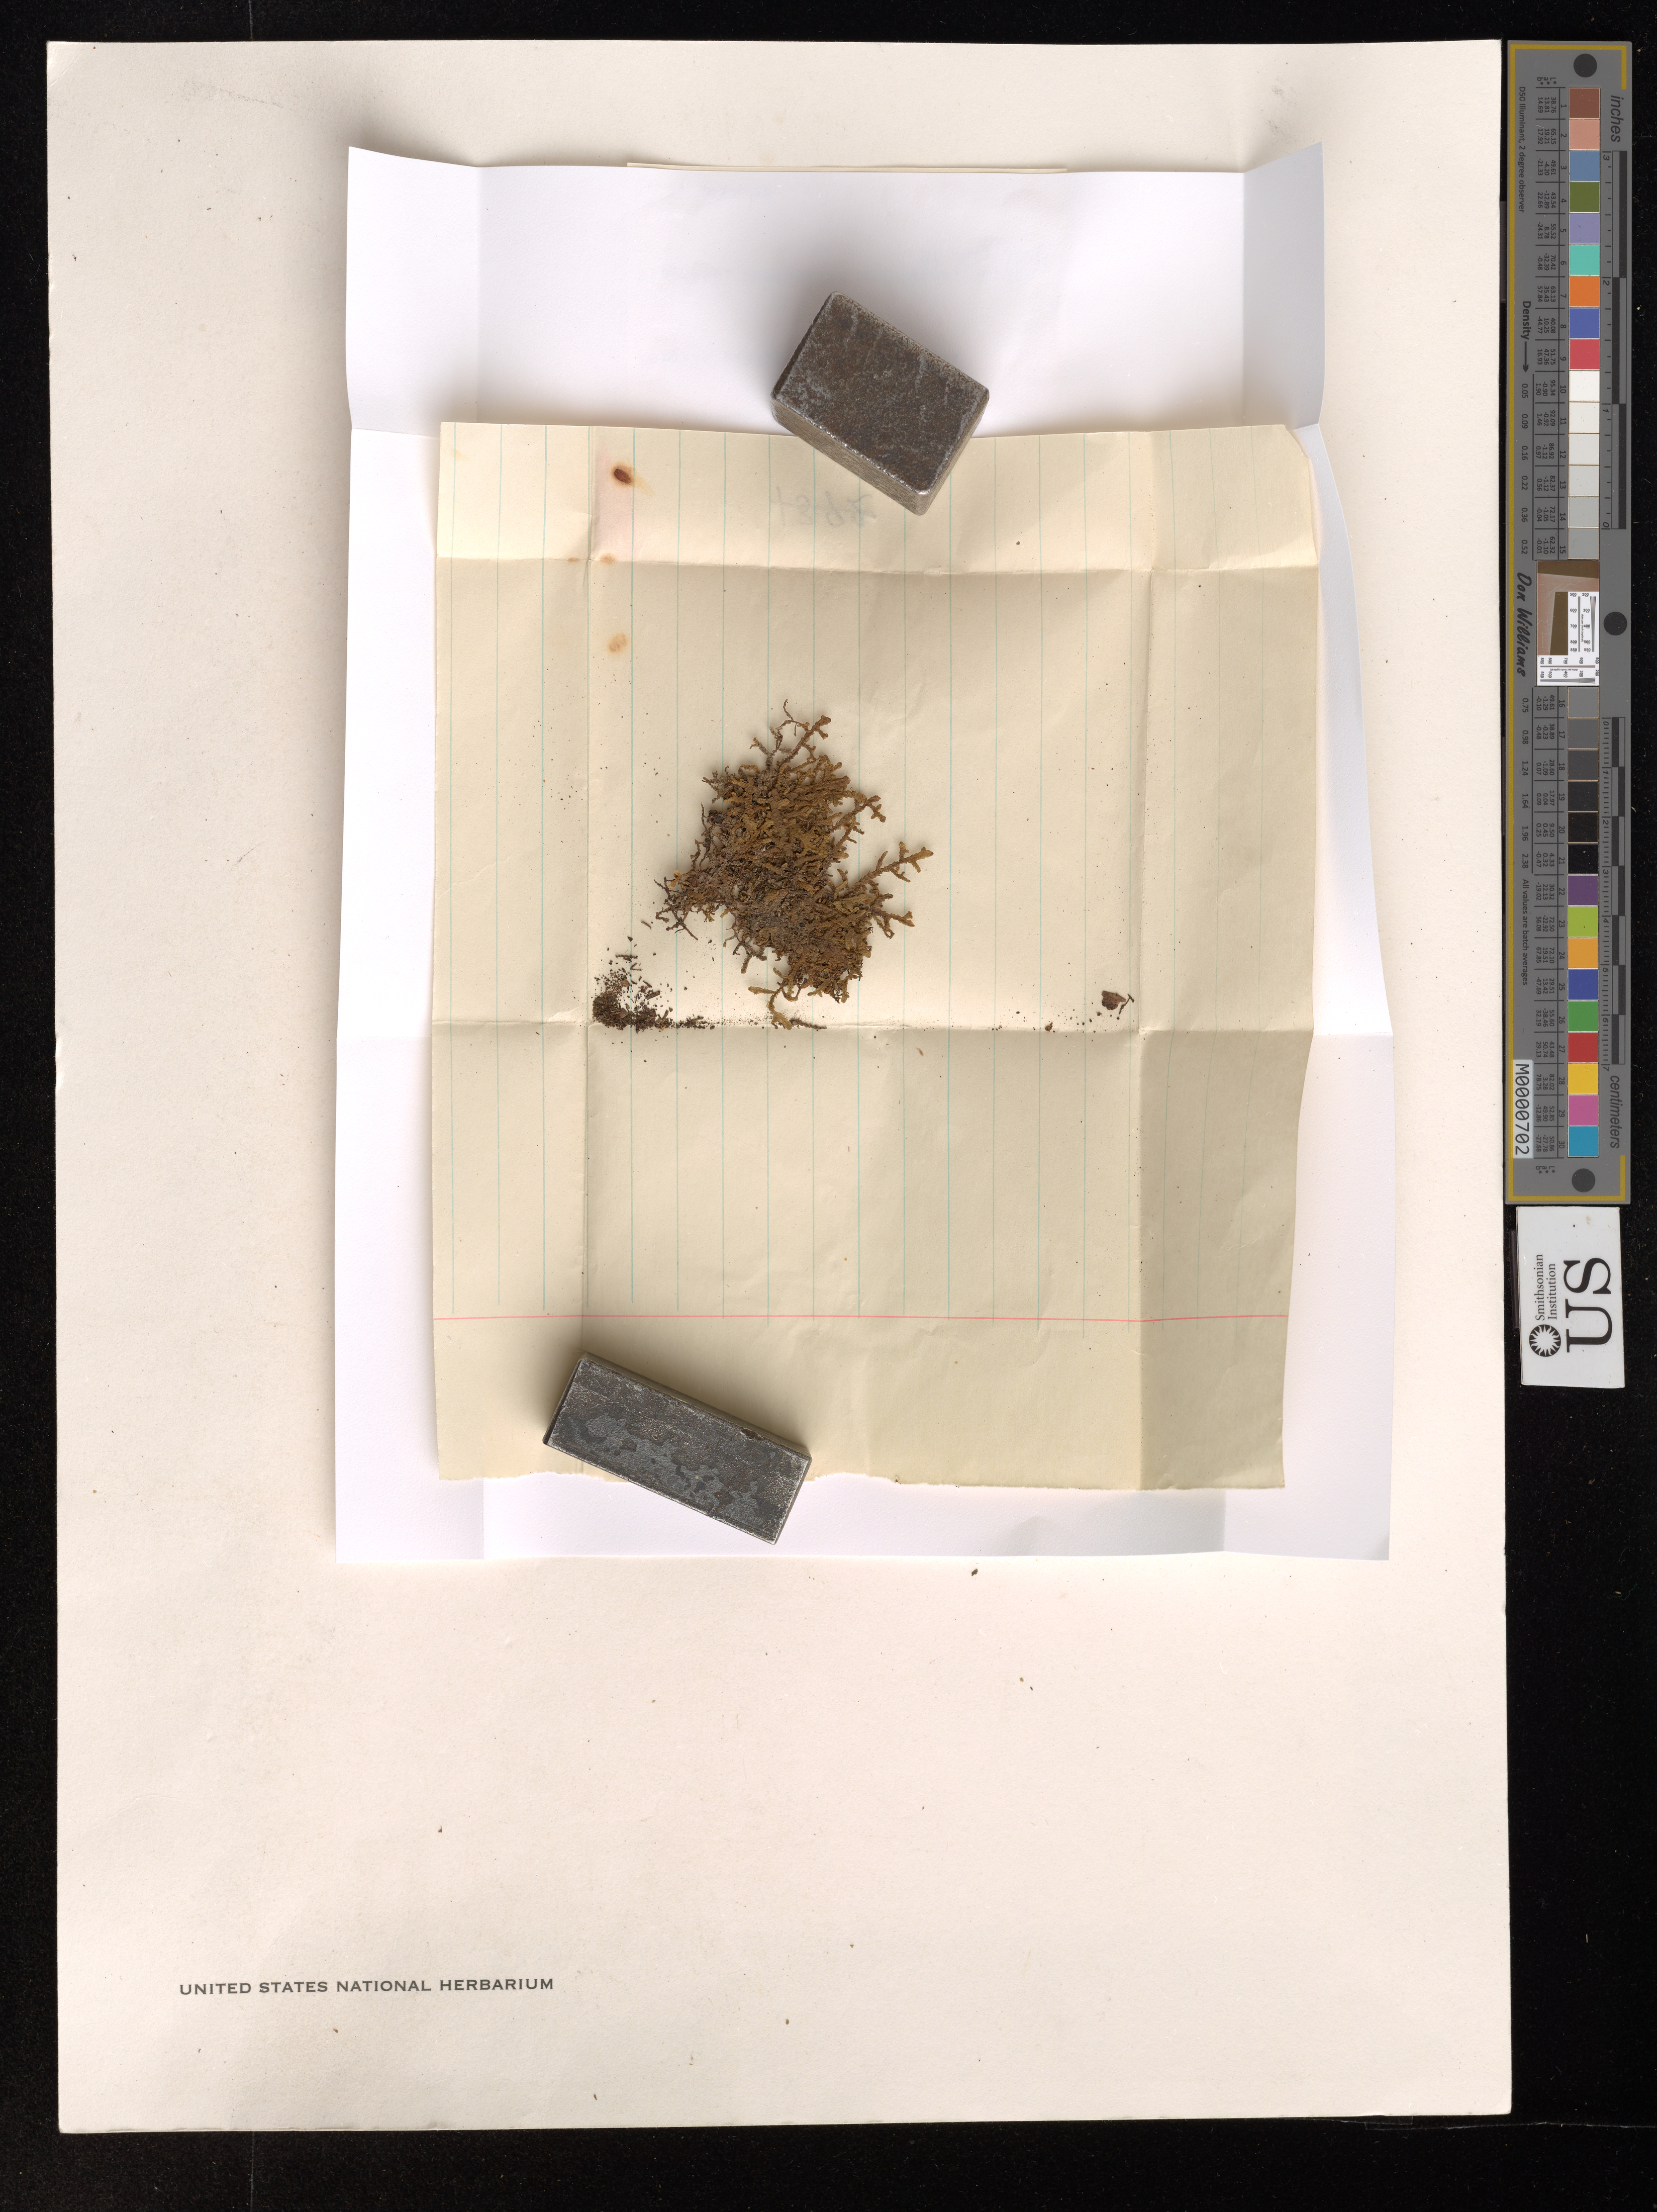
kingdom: Plantae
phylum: Marchantiophyta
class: Jungermanniopsida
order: Porellales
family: Porellaceae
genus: Porella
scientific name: Porella platyphylla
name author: (L.) Pfeiff.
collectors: A. Seymour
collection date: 1891-07-27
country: United States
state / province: Virginia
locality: Cumberland mountains. Norton.